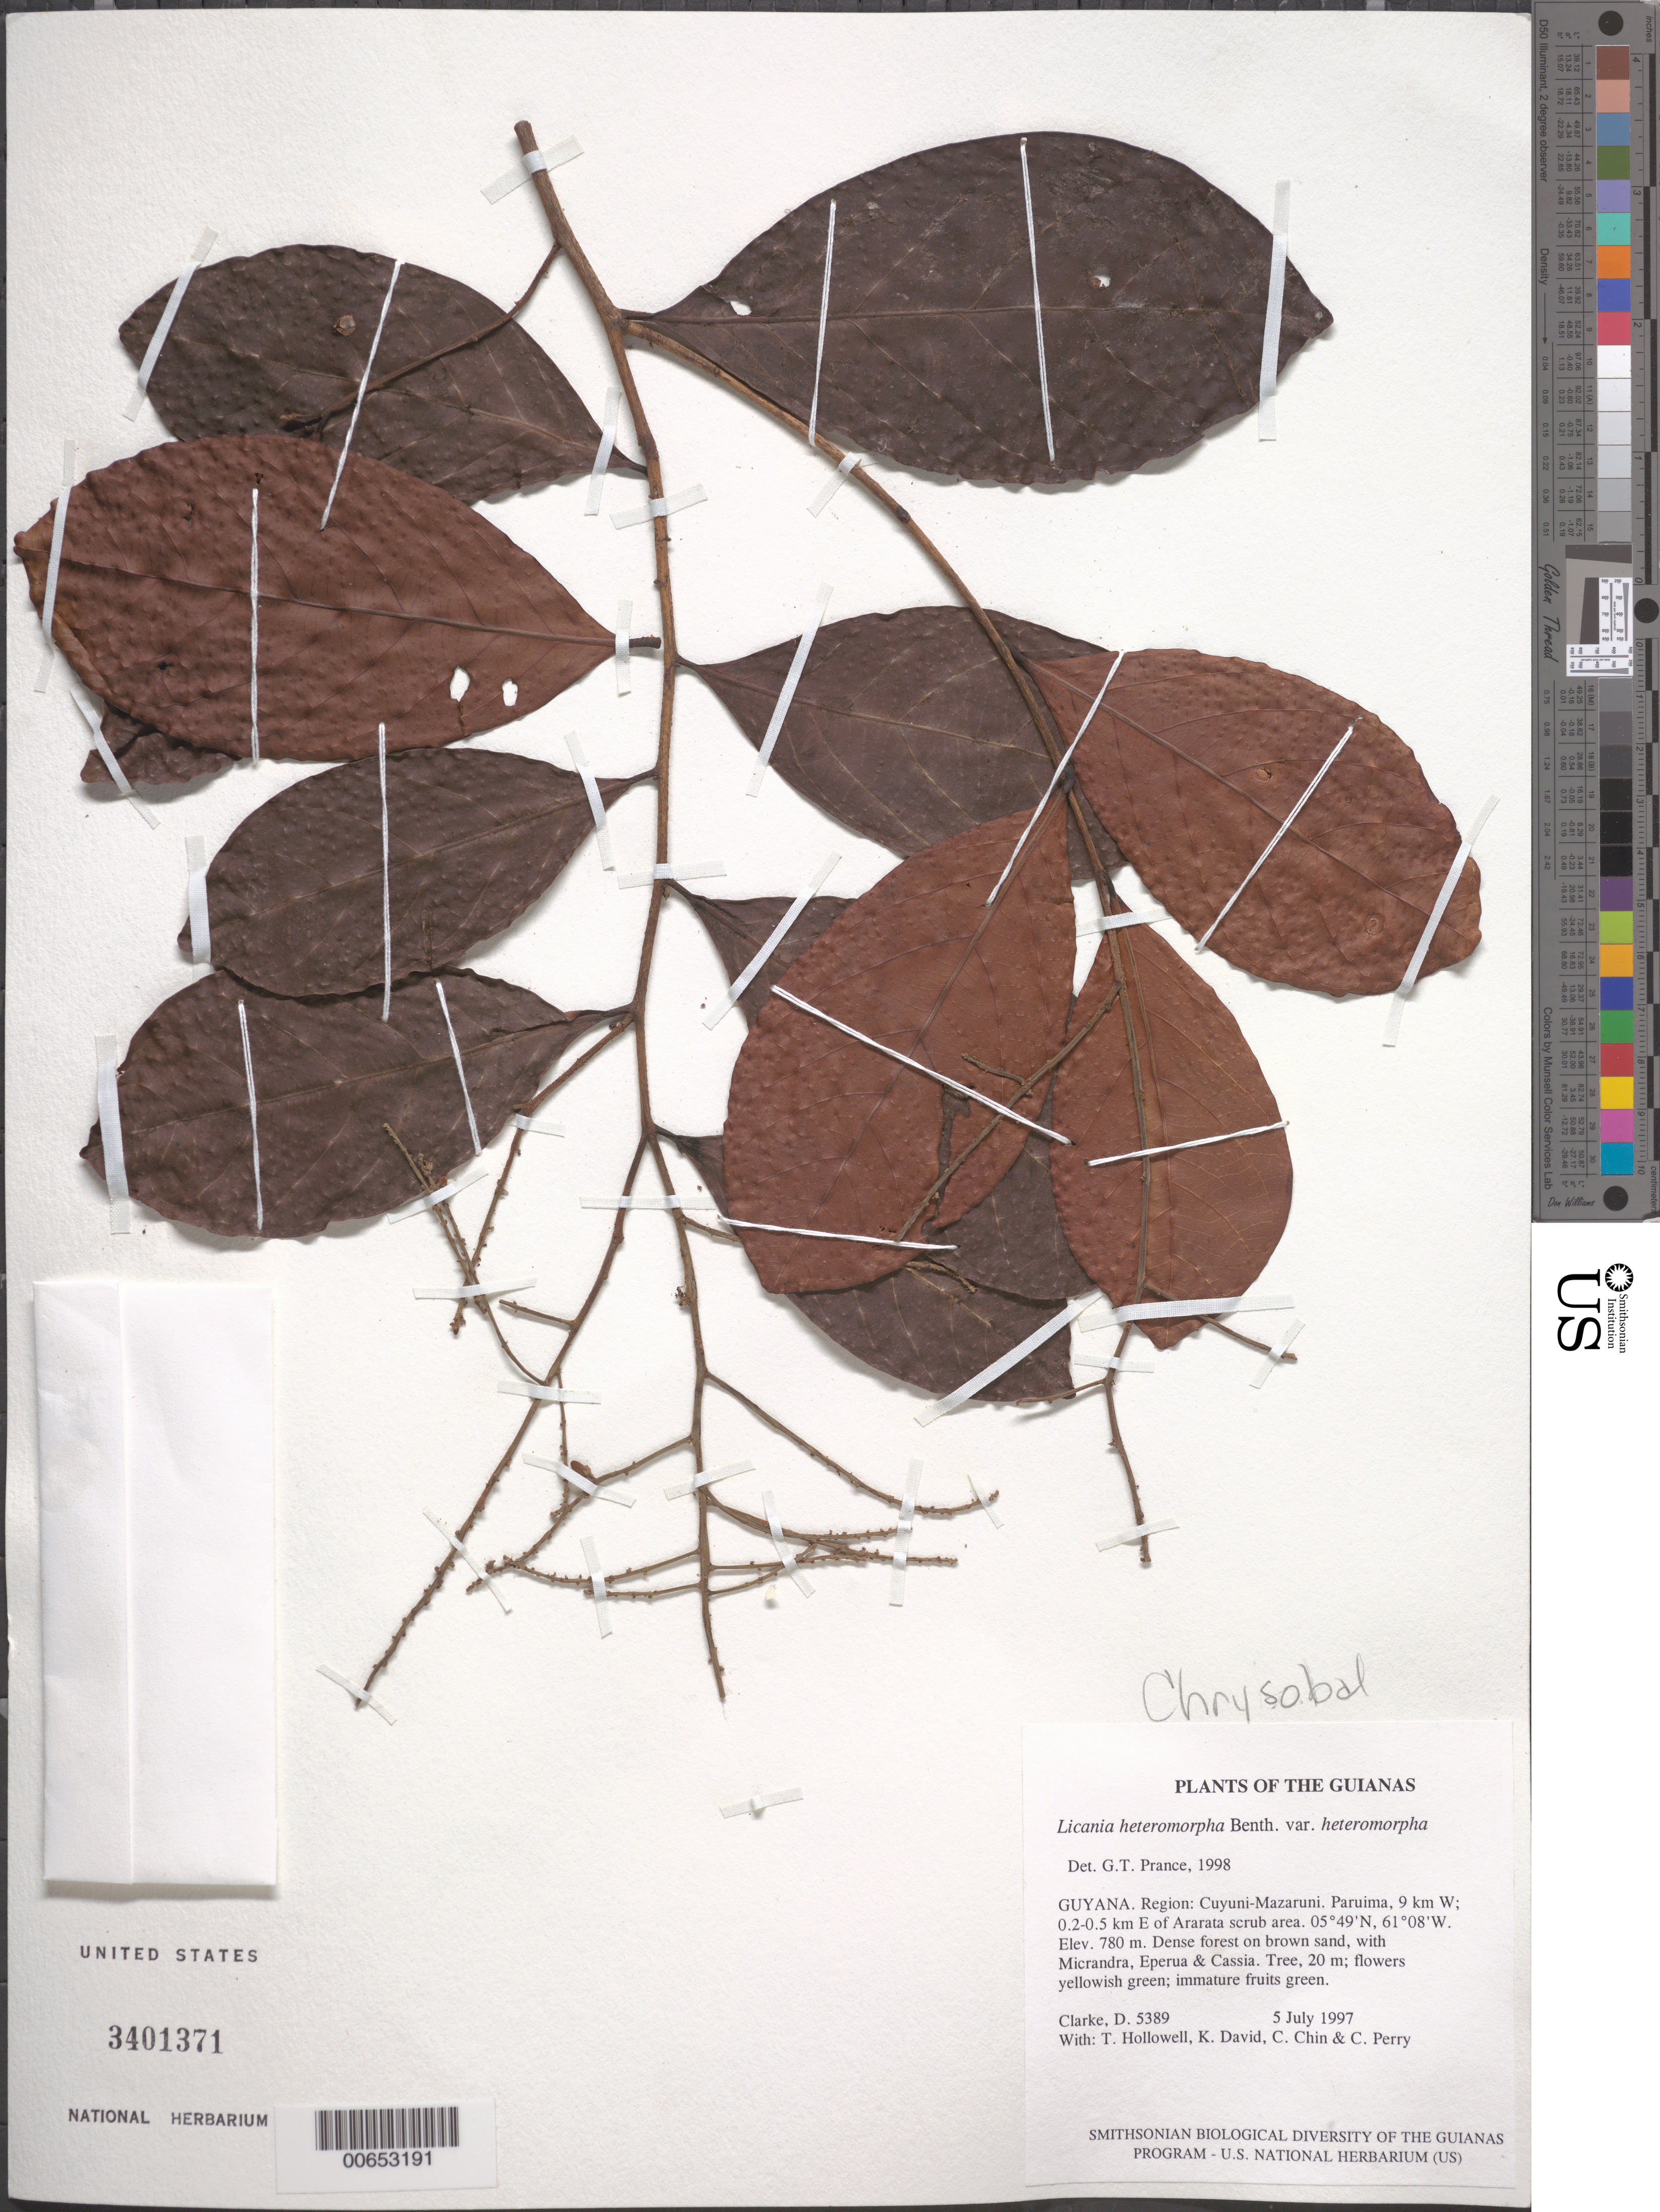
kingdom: Plantae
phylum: Tracheophyta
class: Magnoliopsida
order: Malpighiales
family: Chrysobalanaceae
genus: Hymenopus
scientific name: Hymenopus heteromorphus var. heteromorphus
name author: (Benth.) Sothers & Prance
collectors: H. D. Clarke, T. Hollowell, K. David, C. Chin & C. Perry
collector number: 5389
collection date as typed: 5 July 1997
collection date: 1997-07-05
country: Guyana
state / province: Cuyuni-Mazaruni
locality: Paruima, 9 km W; 0.2-0.5 km E of Ararata scrub area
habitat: Dense forest on brown sand, with Micrandra, Eperua & Cassia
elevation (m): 780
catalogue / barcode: US 3401371